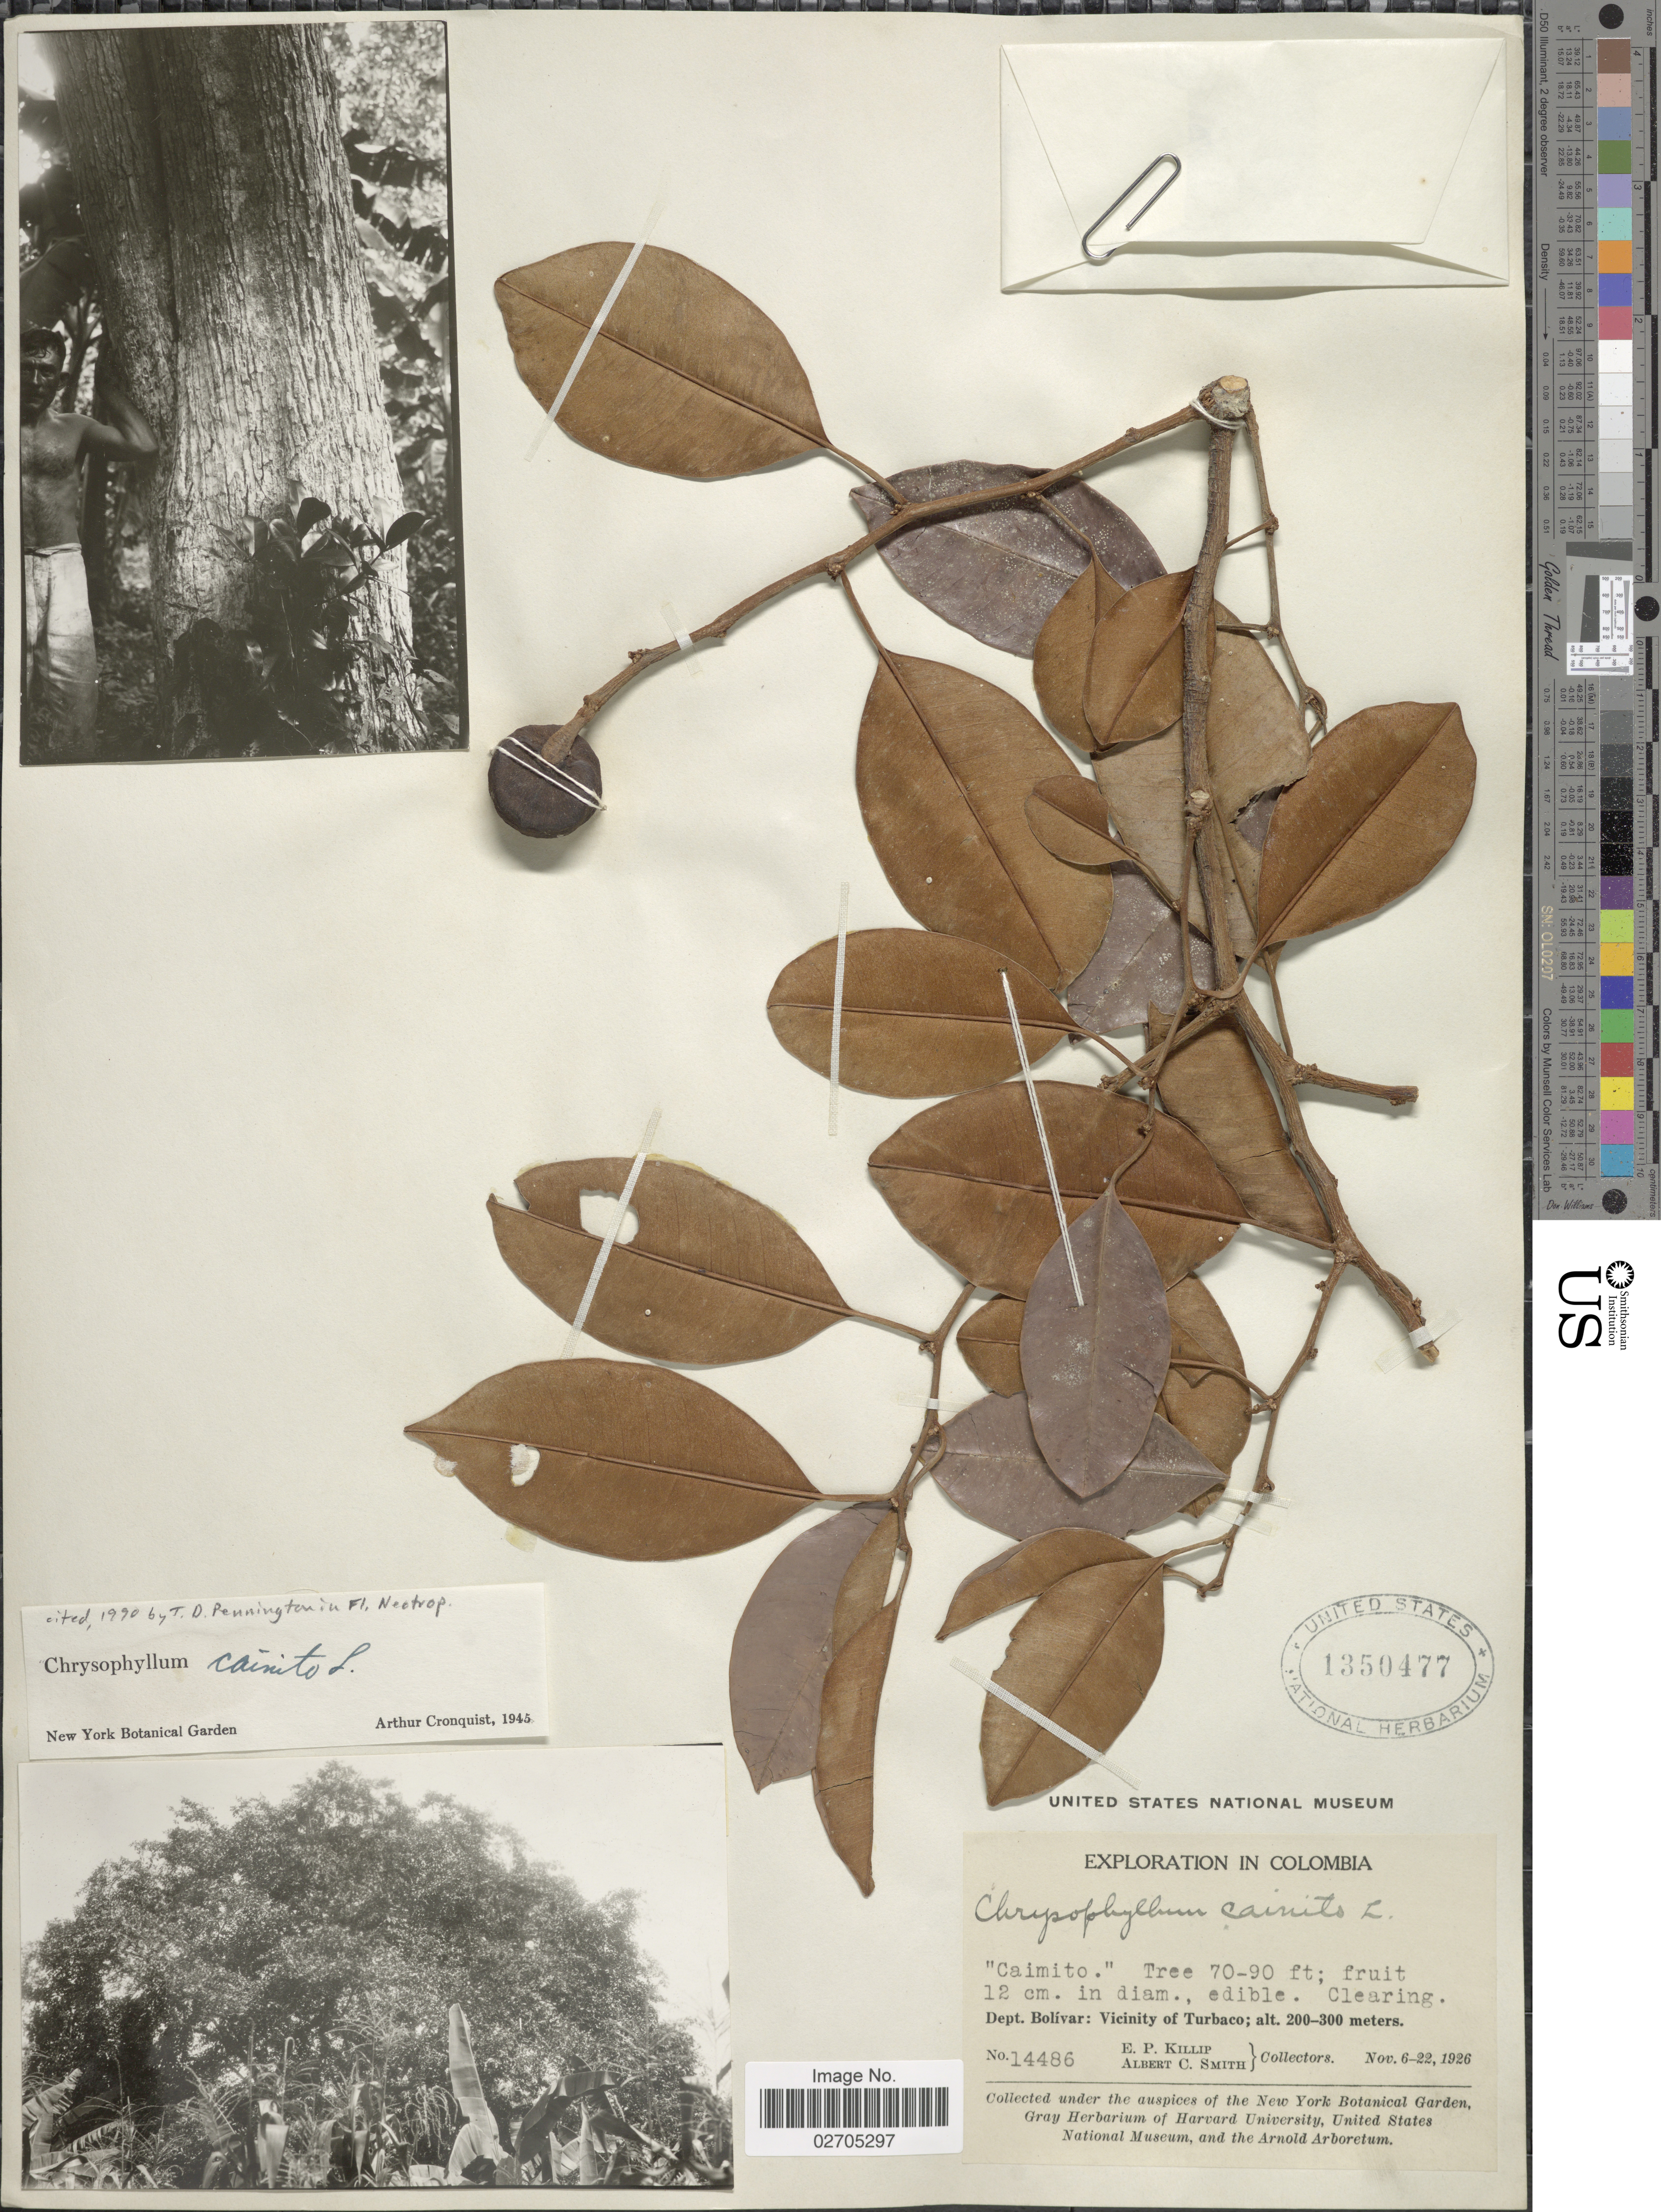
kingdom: Plantae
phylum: Tracheophyta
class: Magnoliopsida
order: Ericales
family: Sapotaceae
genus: Chrysophyllum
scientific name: Chrysophyllum cainito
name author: L.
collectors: E. P. Killip & A. C. Smith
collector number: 14486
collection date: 1926-11-06/1926-11-22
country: Colombia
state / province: Bolívar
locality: Vicinity of Turbaco.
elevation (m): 200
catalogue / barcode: US 1350477